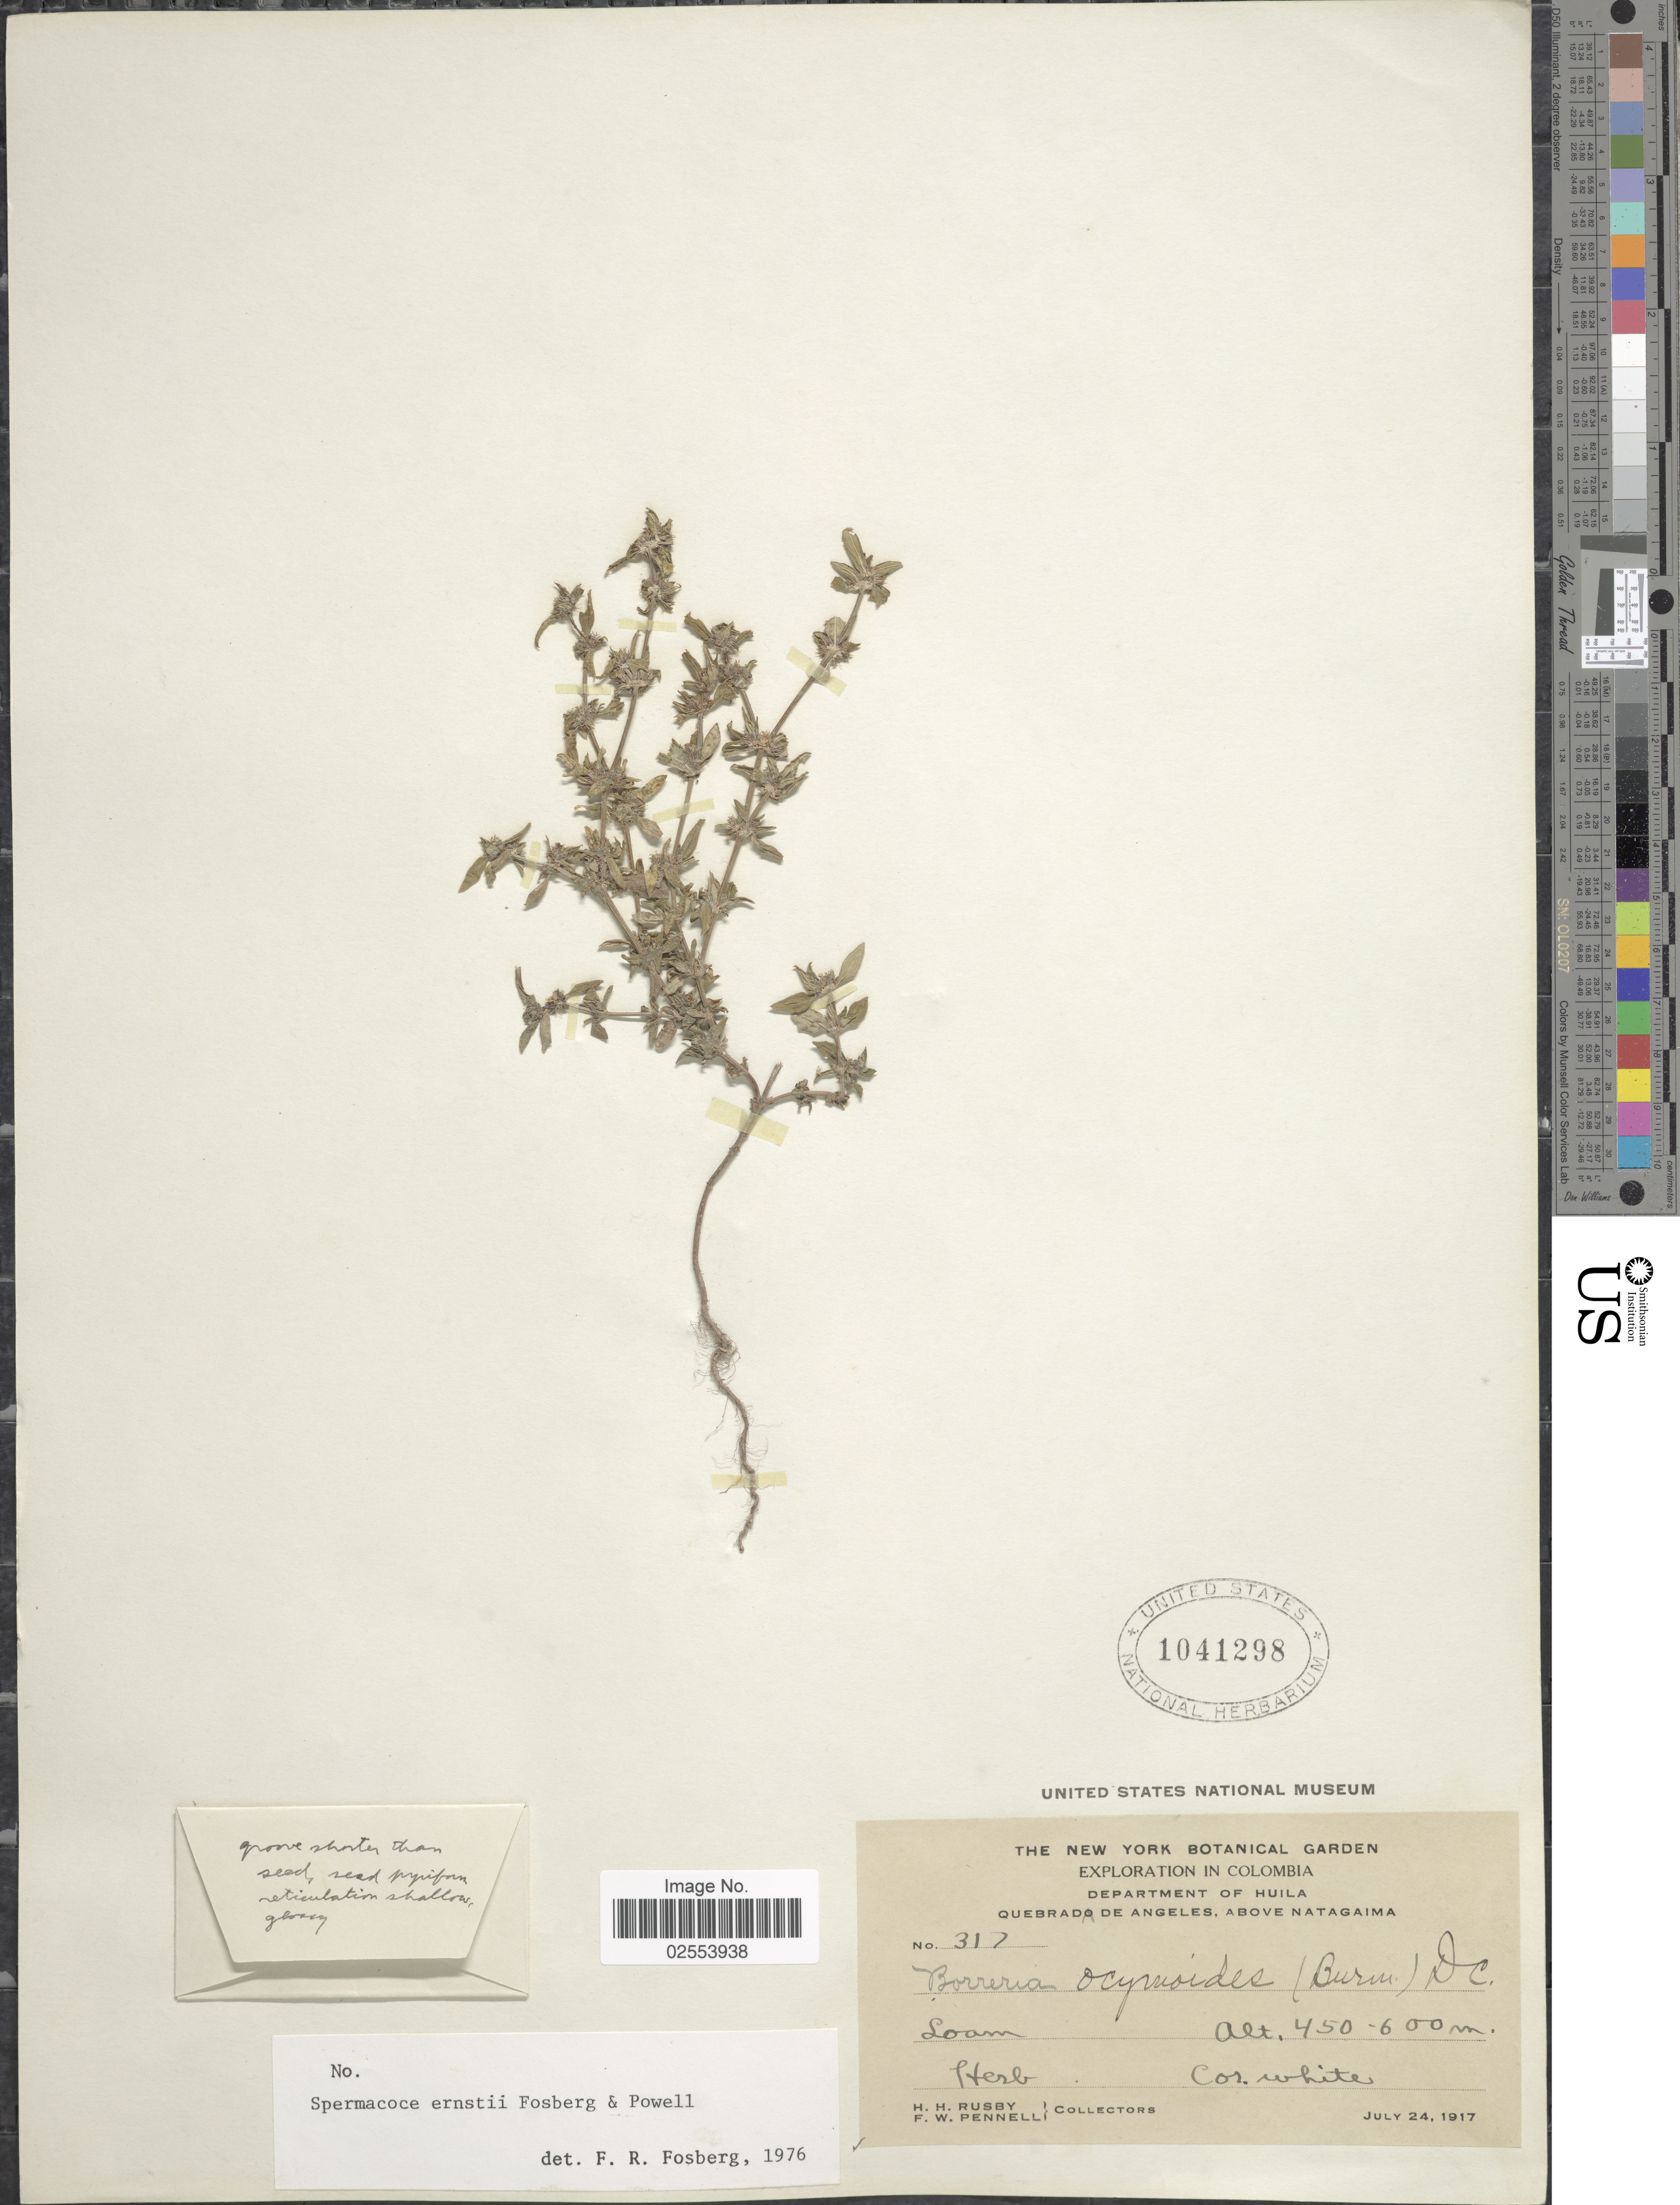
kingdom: Plantae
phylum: Tracheophyta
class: Magnoliopsida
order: Gentianales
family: Rubiaceae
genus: Spermacoce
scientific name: Spermacoce ernstii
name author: Fosberg & D.A. Powell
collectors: H. H. Rusby & F. W. Pennell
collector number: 317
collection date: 1917-07-24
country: Colombia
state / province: Huila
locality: Quebrada de Angeles, above Natagaima, loam.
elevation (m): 450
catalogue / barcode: US 1041298